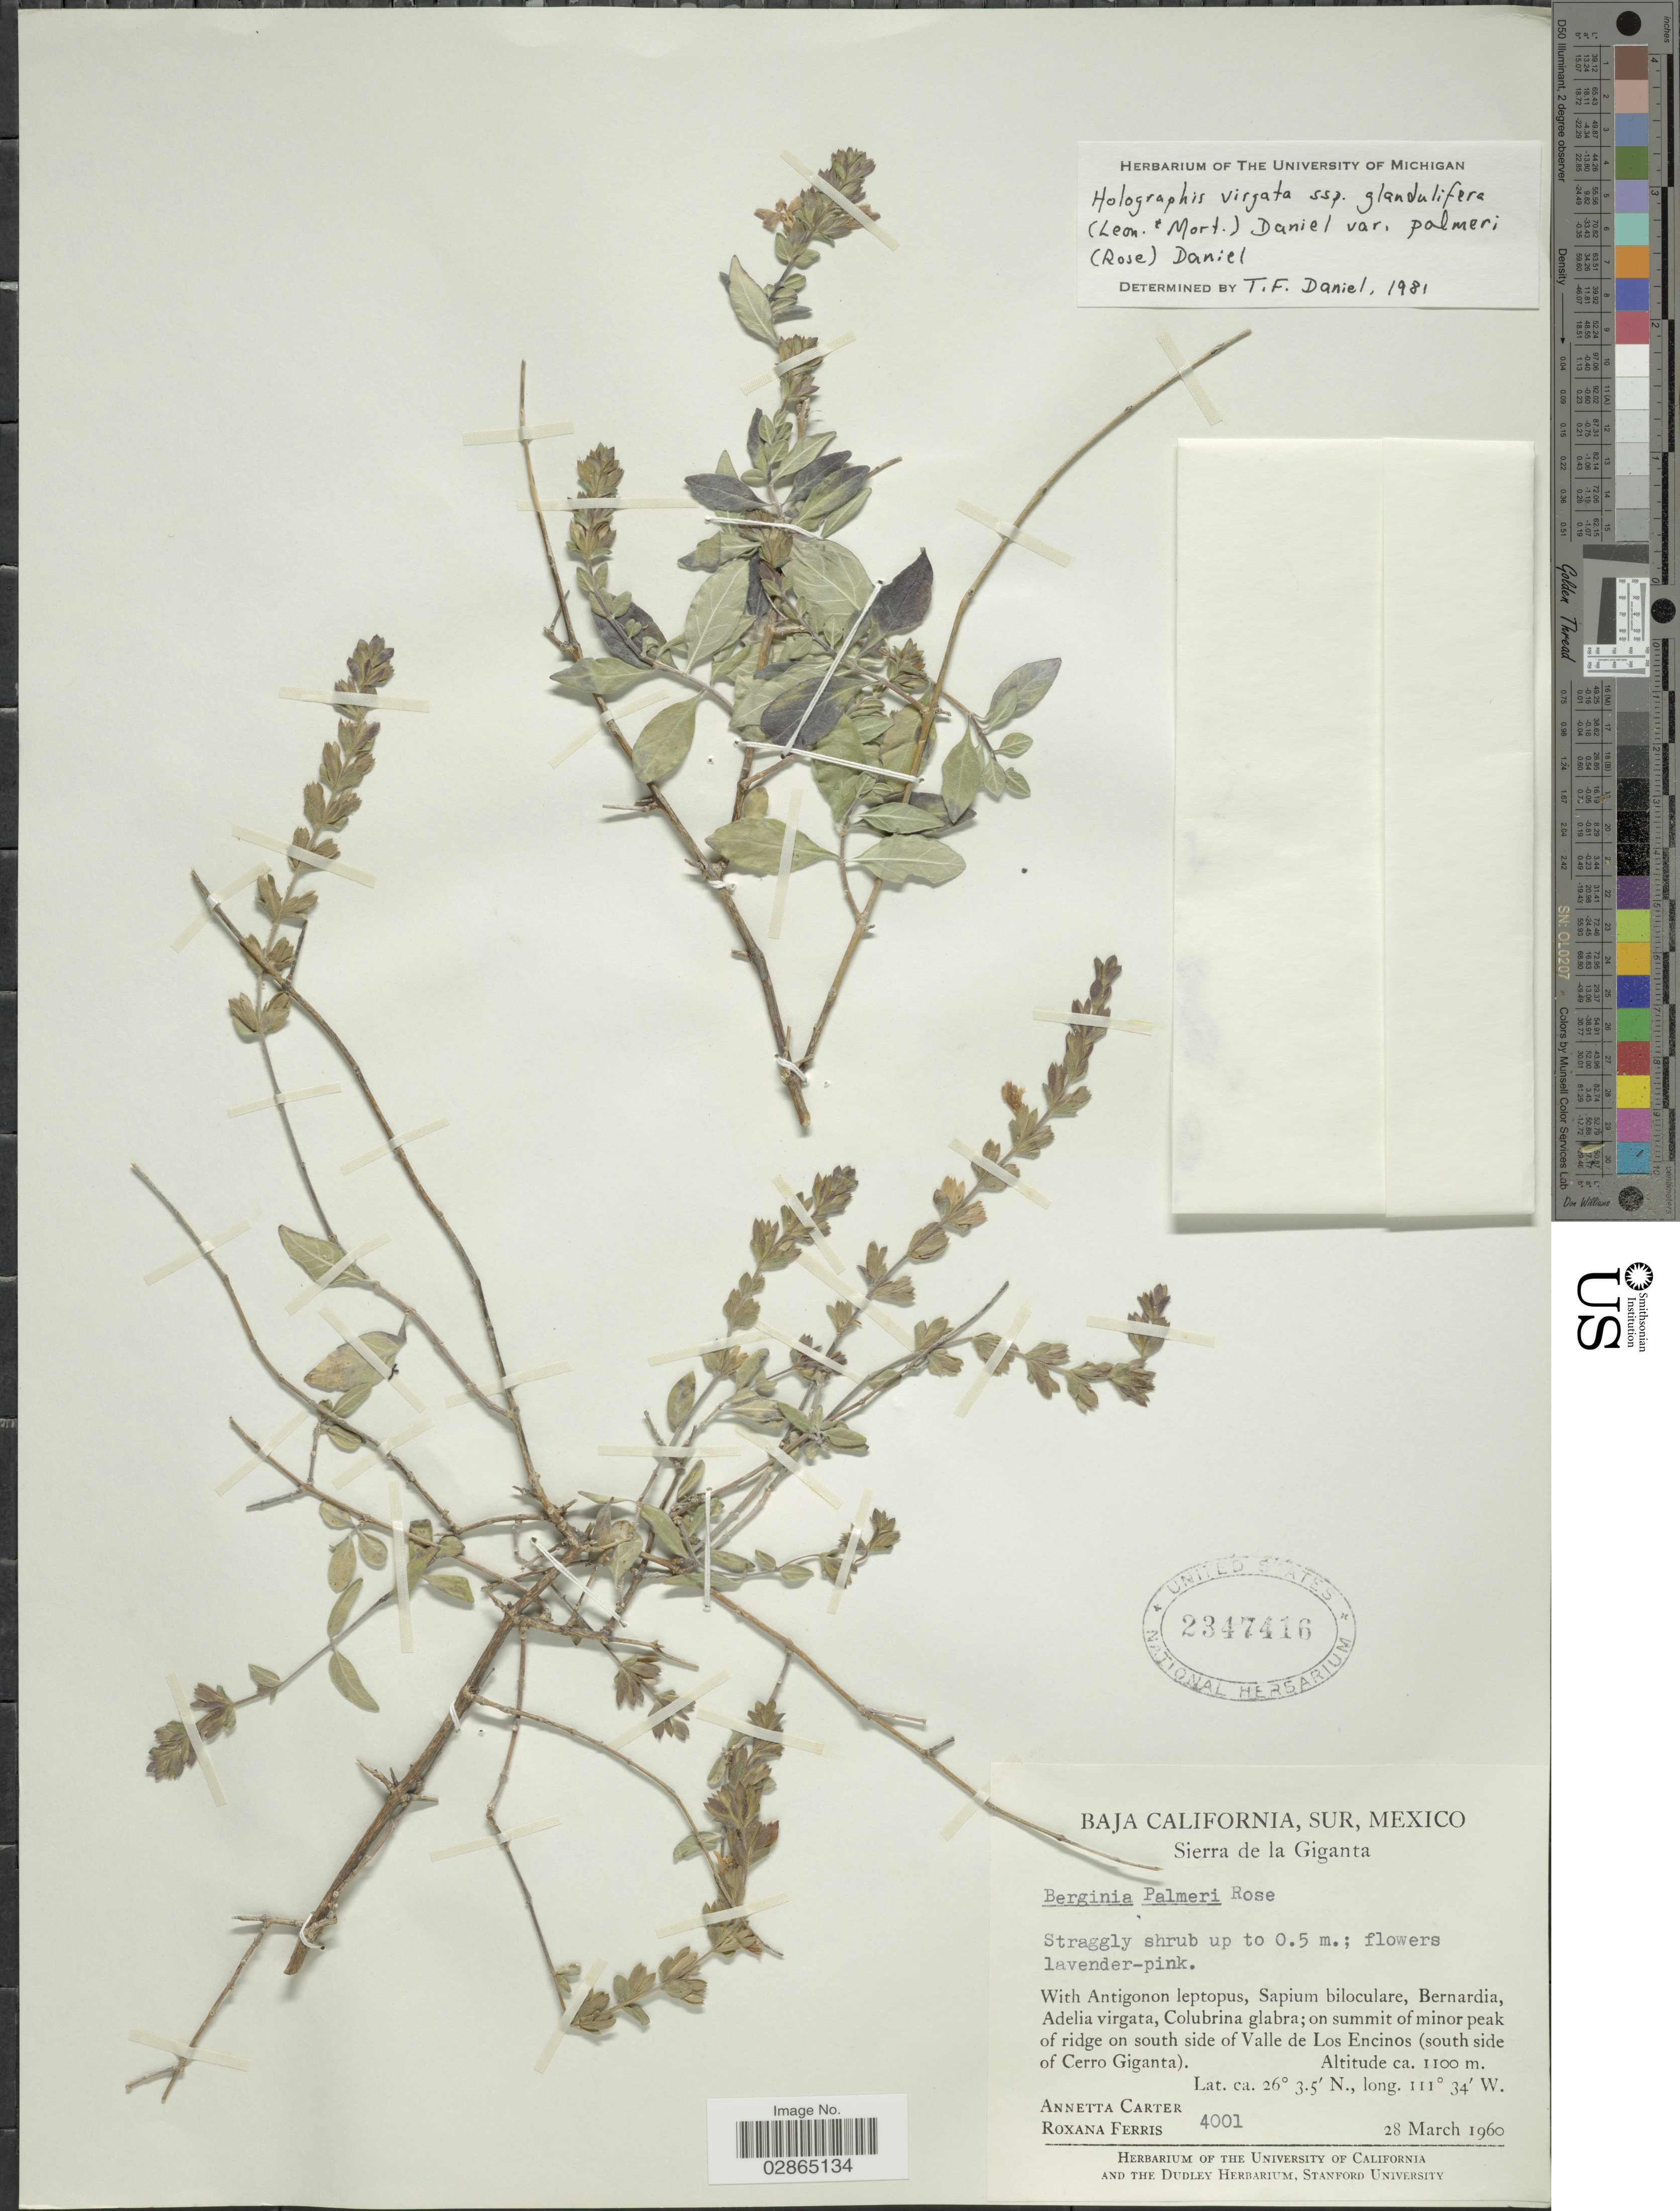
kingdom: Plantae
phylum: Tracheophyta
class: Magnoliopsida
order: Lamiales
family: Acanthaceae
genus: Holographis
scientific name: Holographis virgata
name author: (Harv. ex Benth.) T.F. Daniel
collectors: A. Carter & R. S. Ferris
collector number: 4001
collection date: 1960-03-28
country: Mexico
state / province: Baja California Sur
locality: Sierra de la Giganta. On summit of minor peak of ridge on south side of Valle de Los Encinos (south side of Cerro Giganta).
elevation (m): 1100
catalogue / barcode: US 2347416